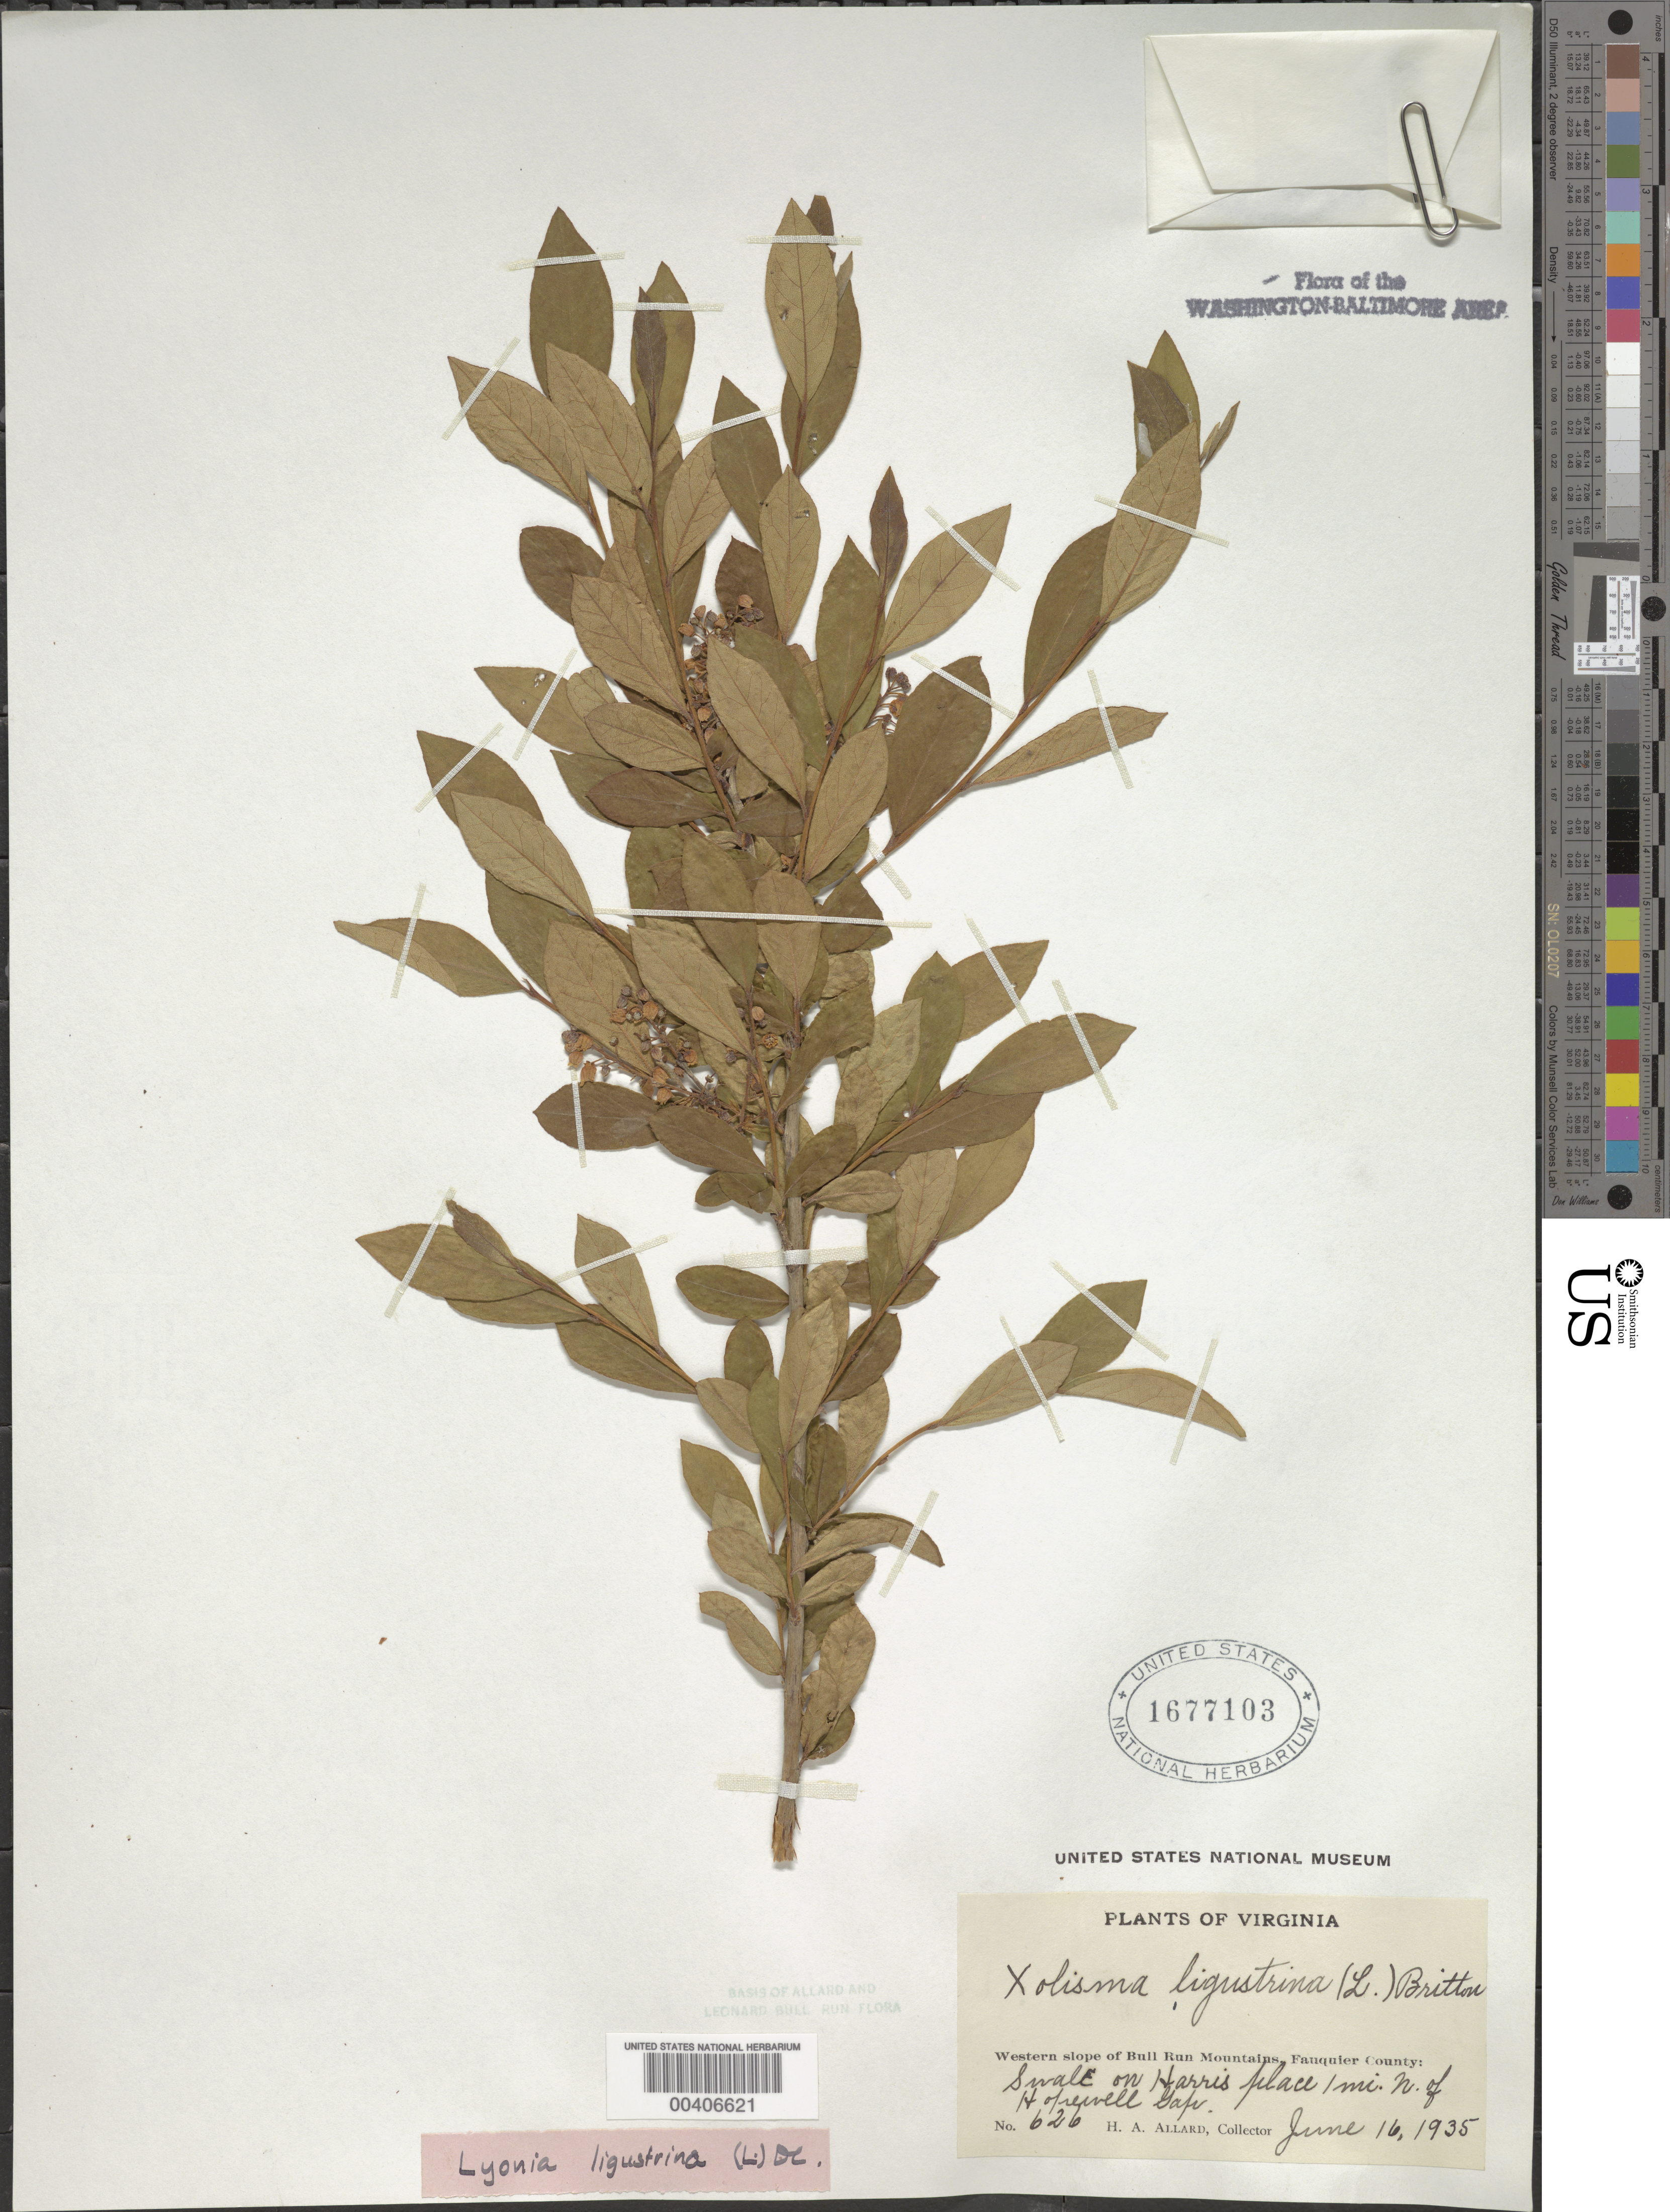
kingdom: Plantae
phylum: Tracheophyta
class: Magnoliopsida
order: Ericales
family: Ericaceae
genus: Lyonia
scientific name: Lyonia ligustrina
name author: (L.) DC.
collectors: H. A. Allard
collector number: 626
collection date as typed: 16 Jun 1935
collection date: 1935-06-16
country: United States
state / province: Virginia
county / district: Fauquier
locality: North of Hopewell Gap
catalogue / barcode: US 1677103